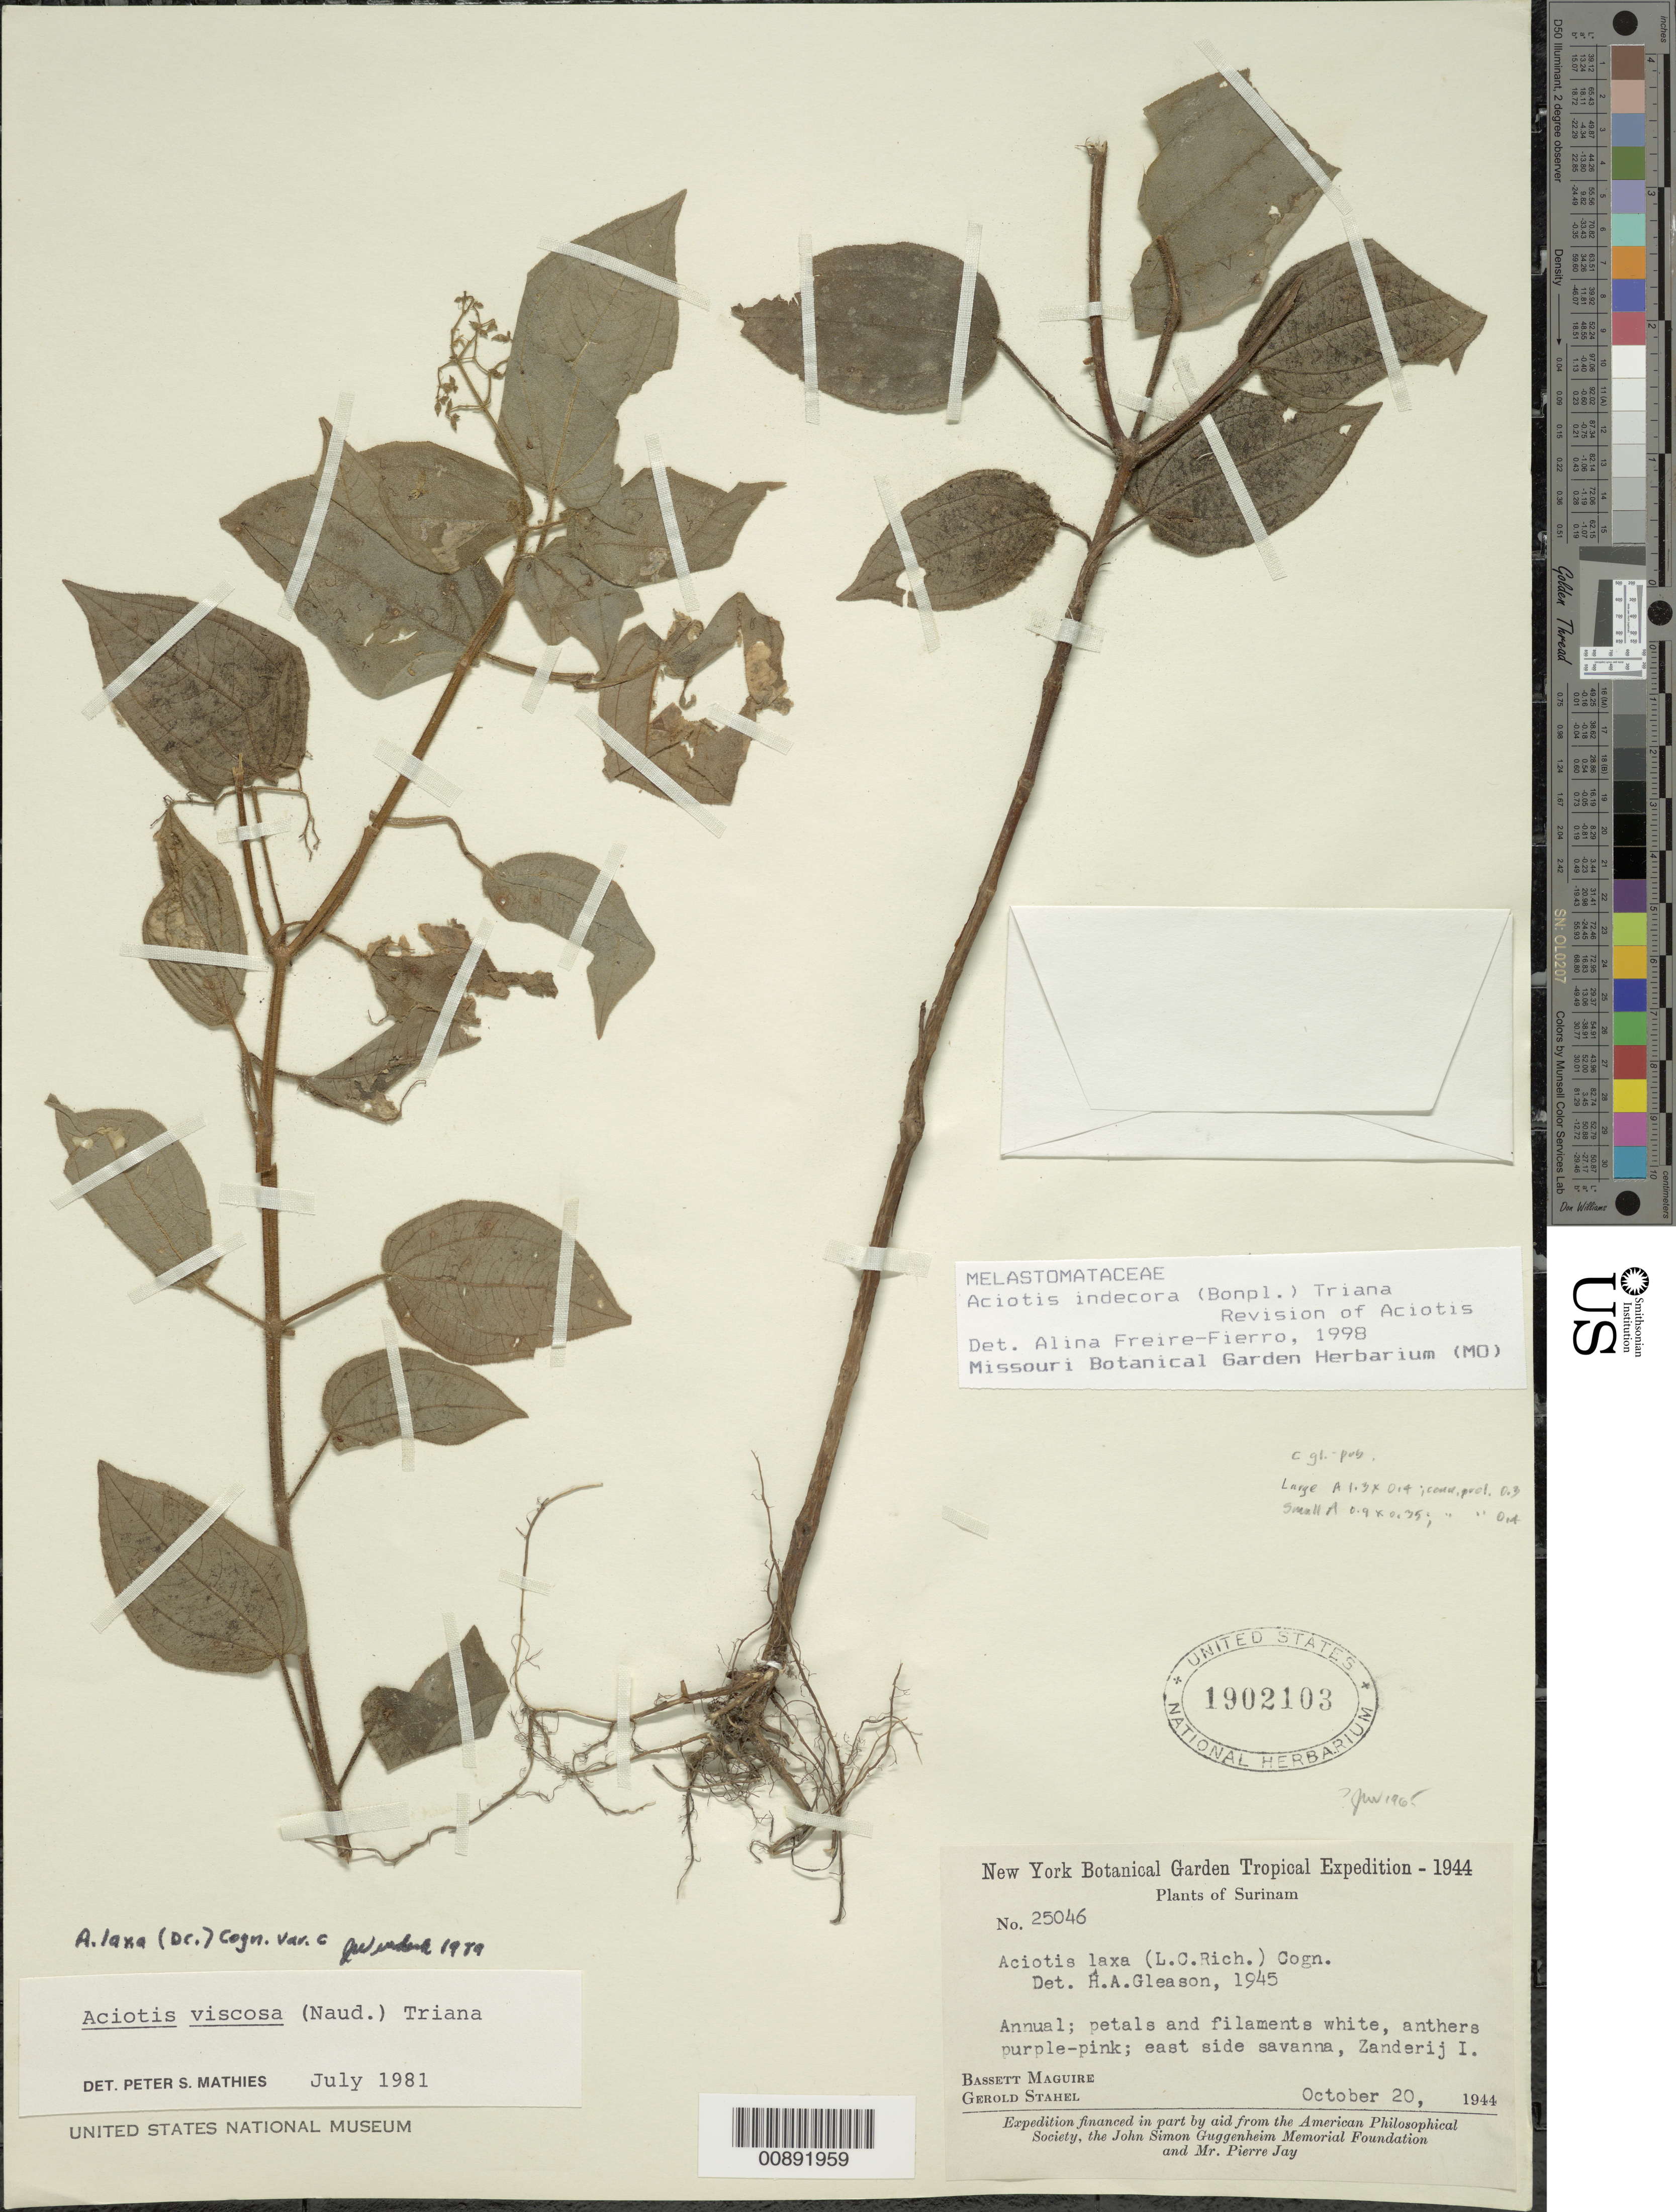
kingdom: Plantae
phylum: Tracheophyta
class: Magnoliopsida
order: Myrtales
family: Melastomataceae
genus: Aciotis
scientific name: Aciotis indecora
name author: (Bonpl.) Triana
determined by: Freire-Fierro, A.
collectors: B. Maguire & G. Stahel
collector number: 25046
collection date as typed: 20-Oct-44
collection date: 1944-10-20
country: Suriname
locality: Zanderij I, Savanna I, east side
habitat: East side savanna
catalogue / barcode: US 1902103